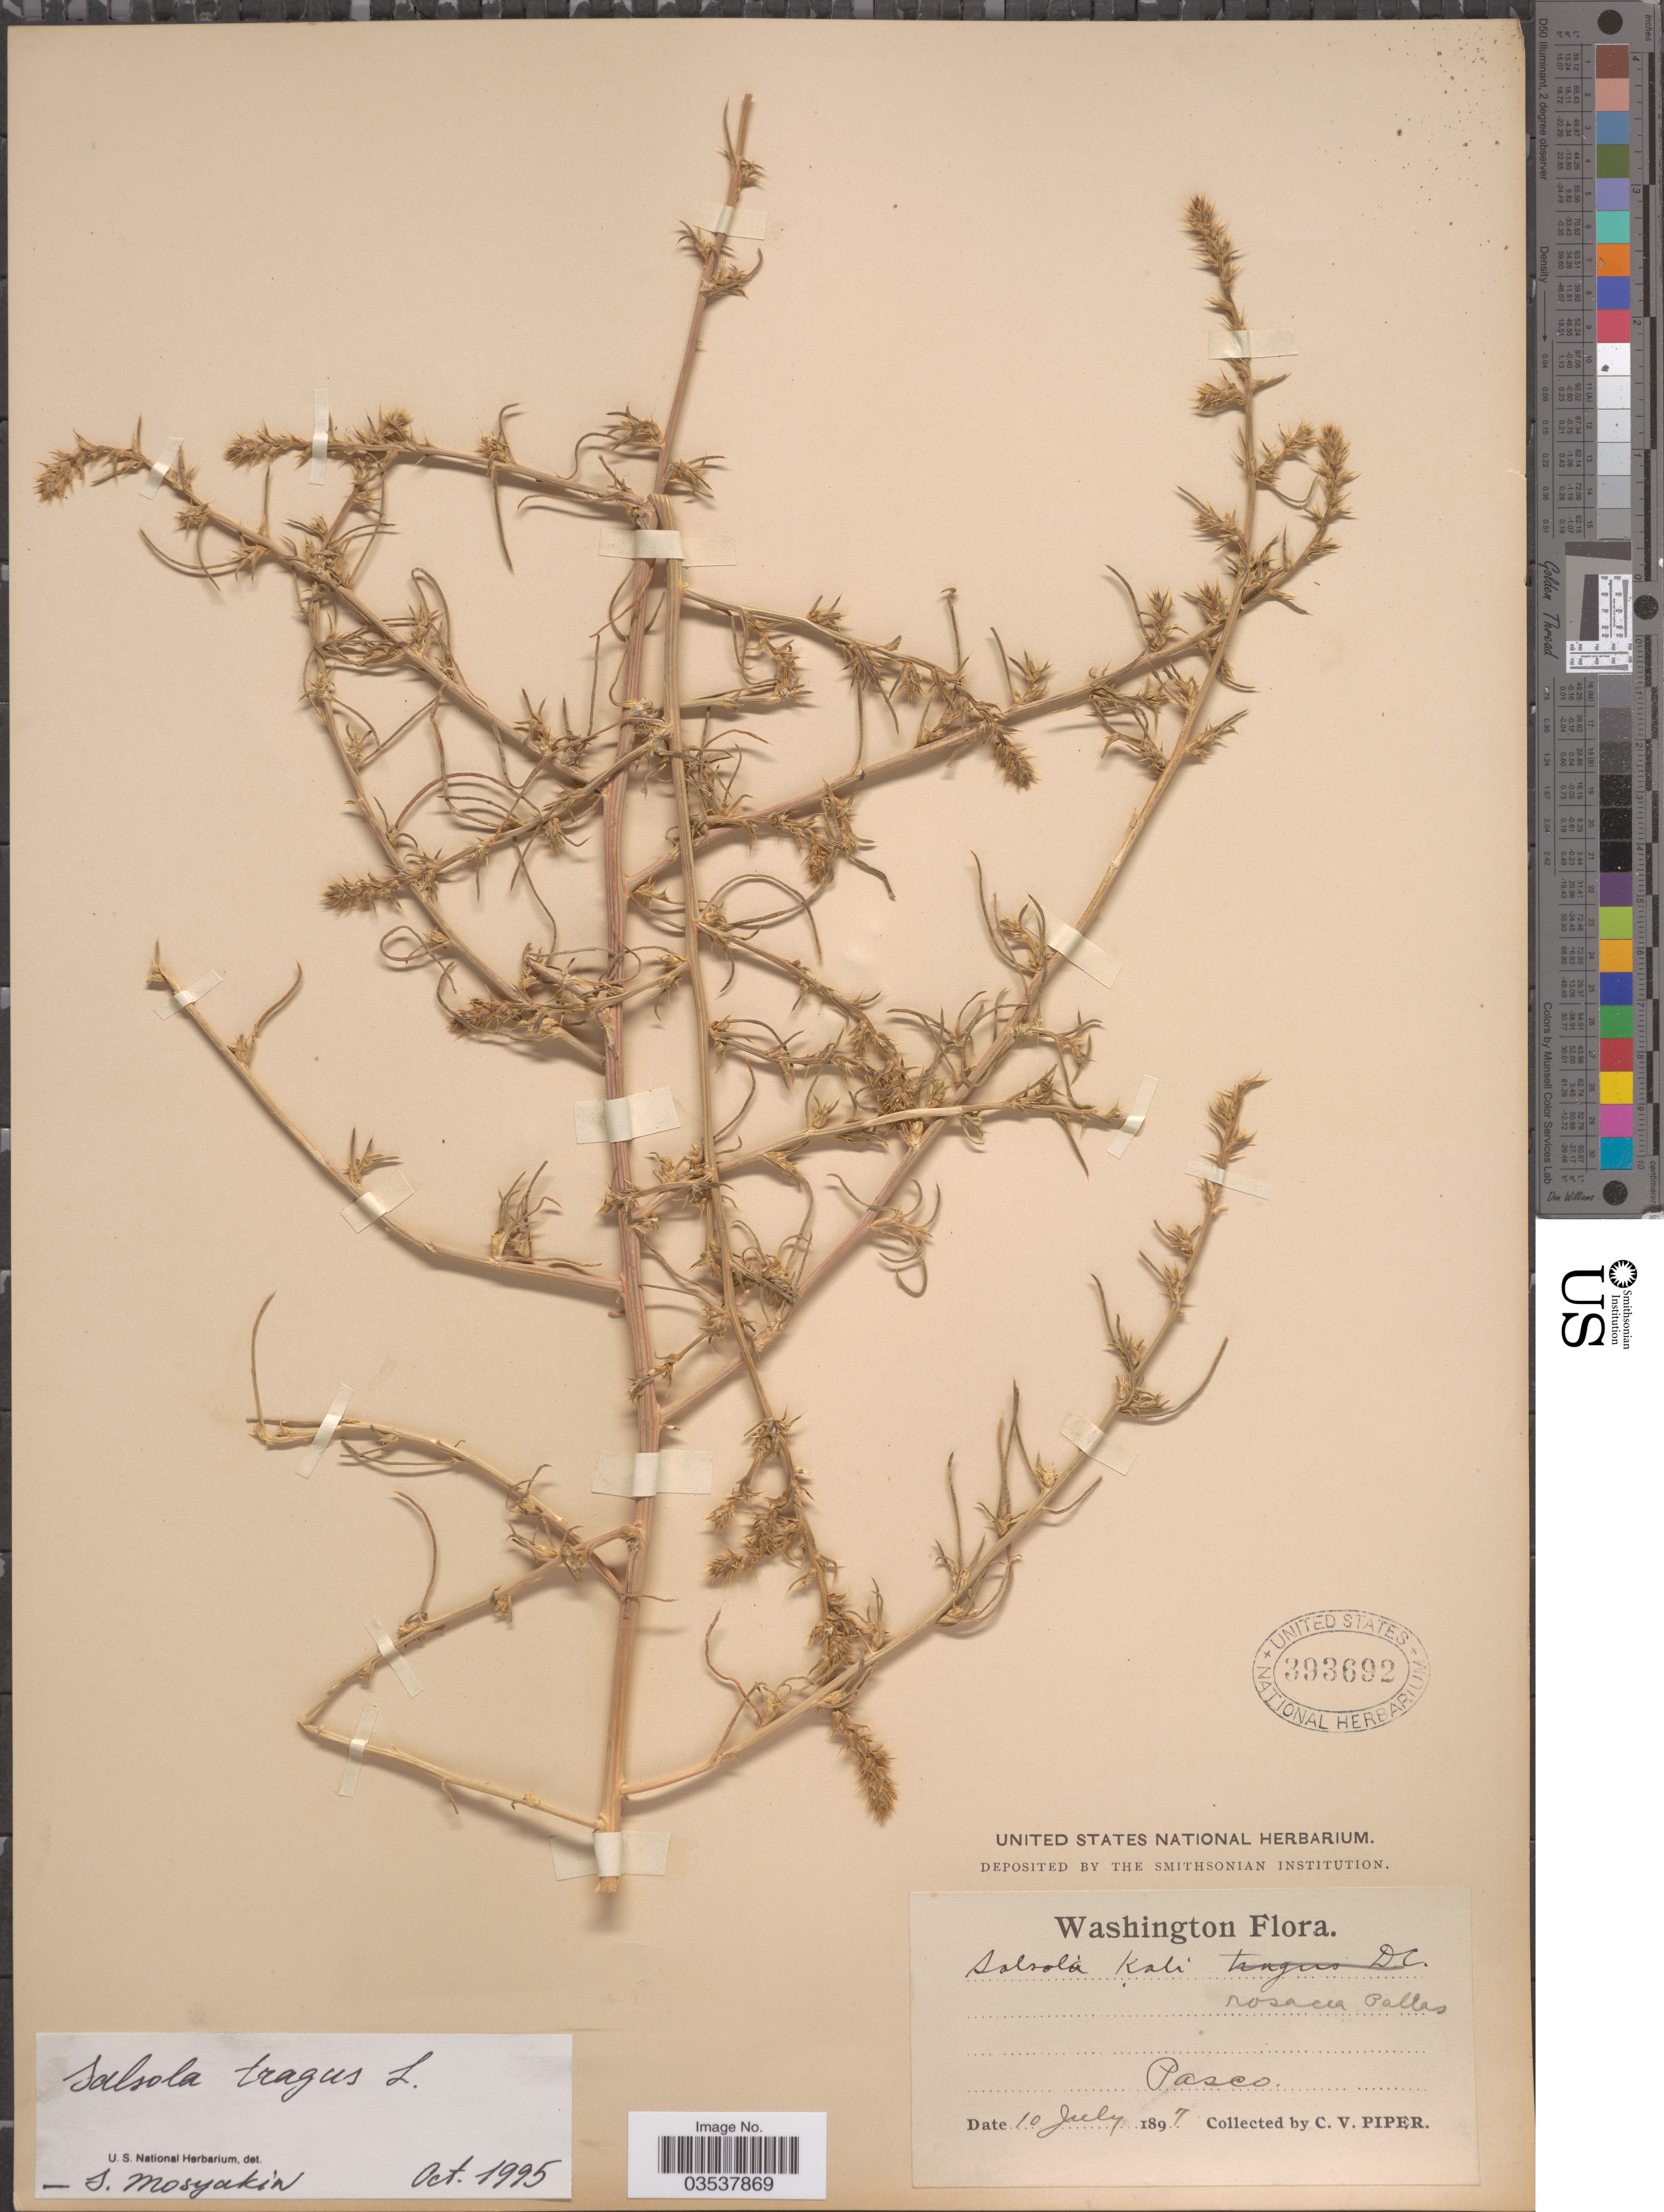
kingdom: Plantae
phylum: Tracheophyta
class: Magnoliopsida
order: Caryophyllales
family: Amaranthaceae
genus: Salsola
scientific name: Salsola pestifer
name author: A. Nelson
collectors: C. V. Piper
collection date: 1897-07-10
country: United States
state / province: Washington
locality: Pasco.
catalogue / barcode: US 393692